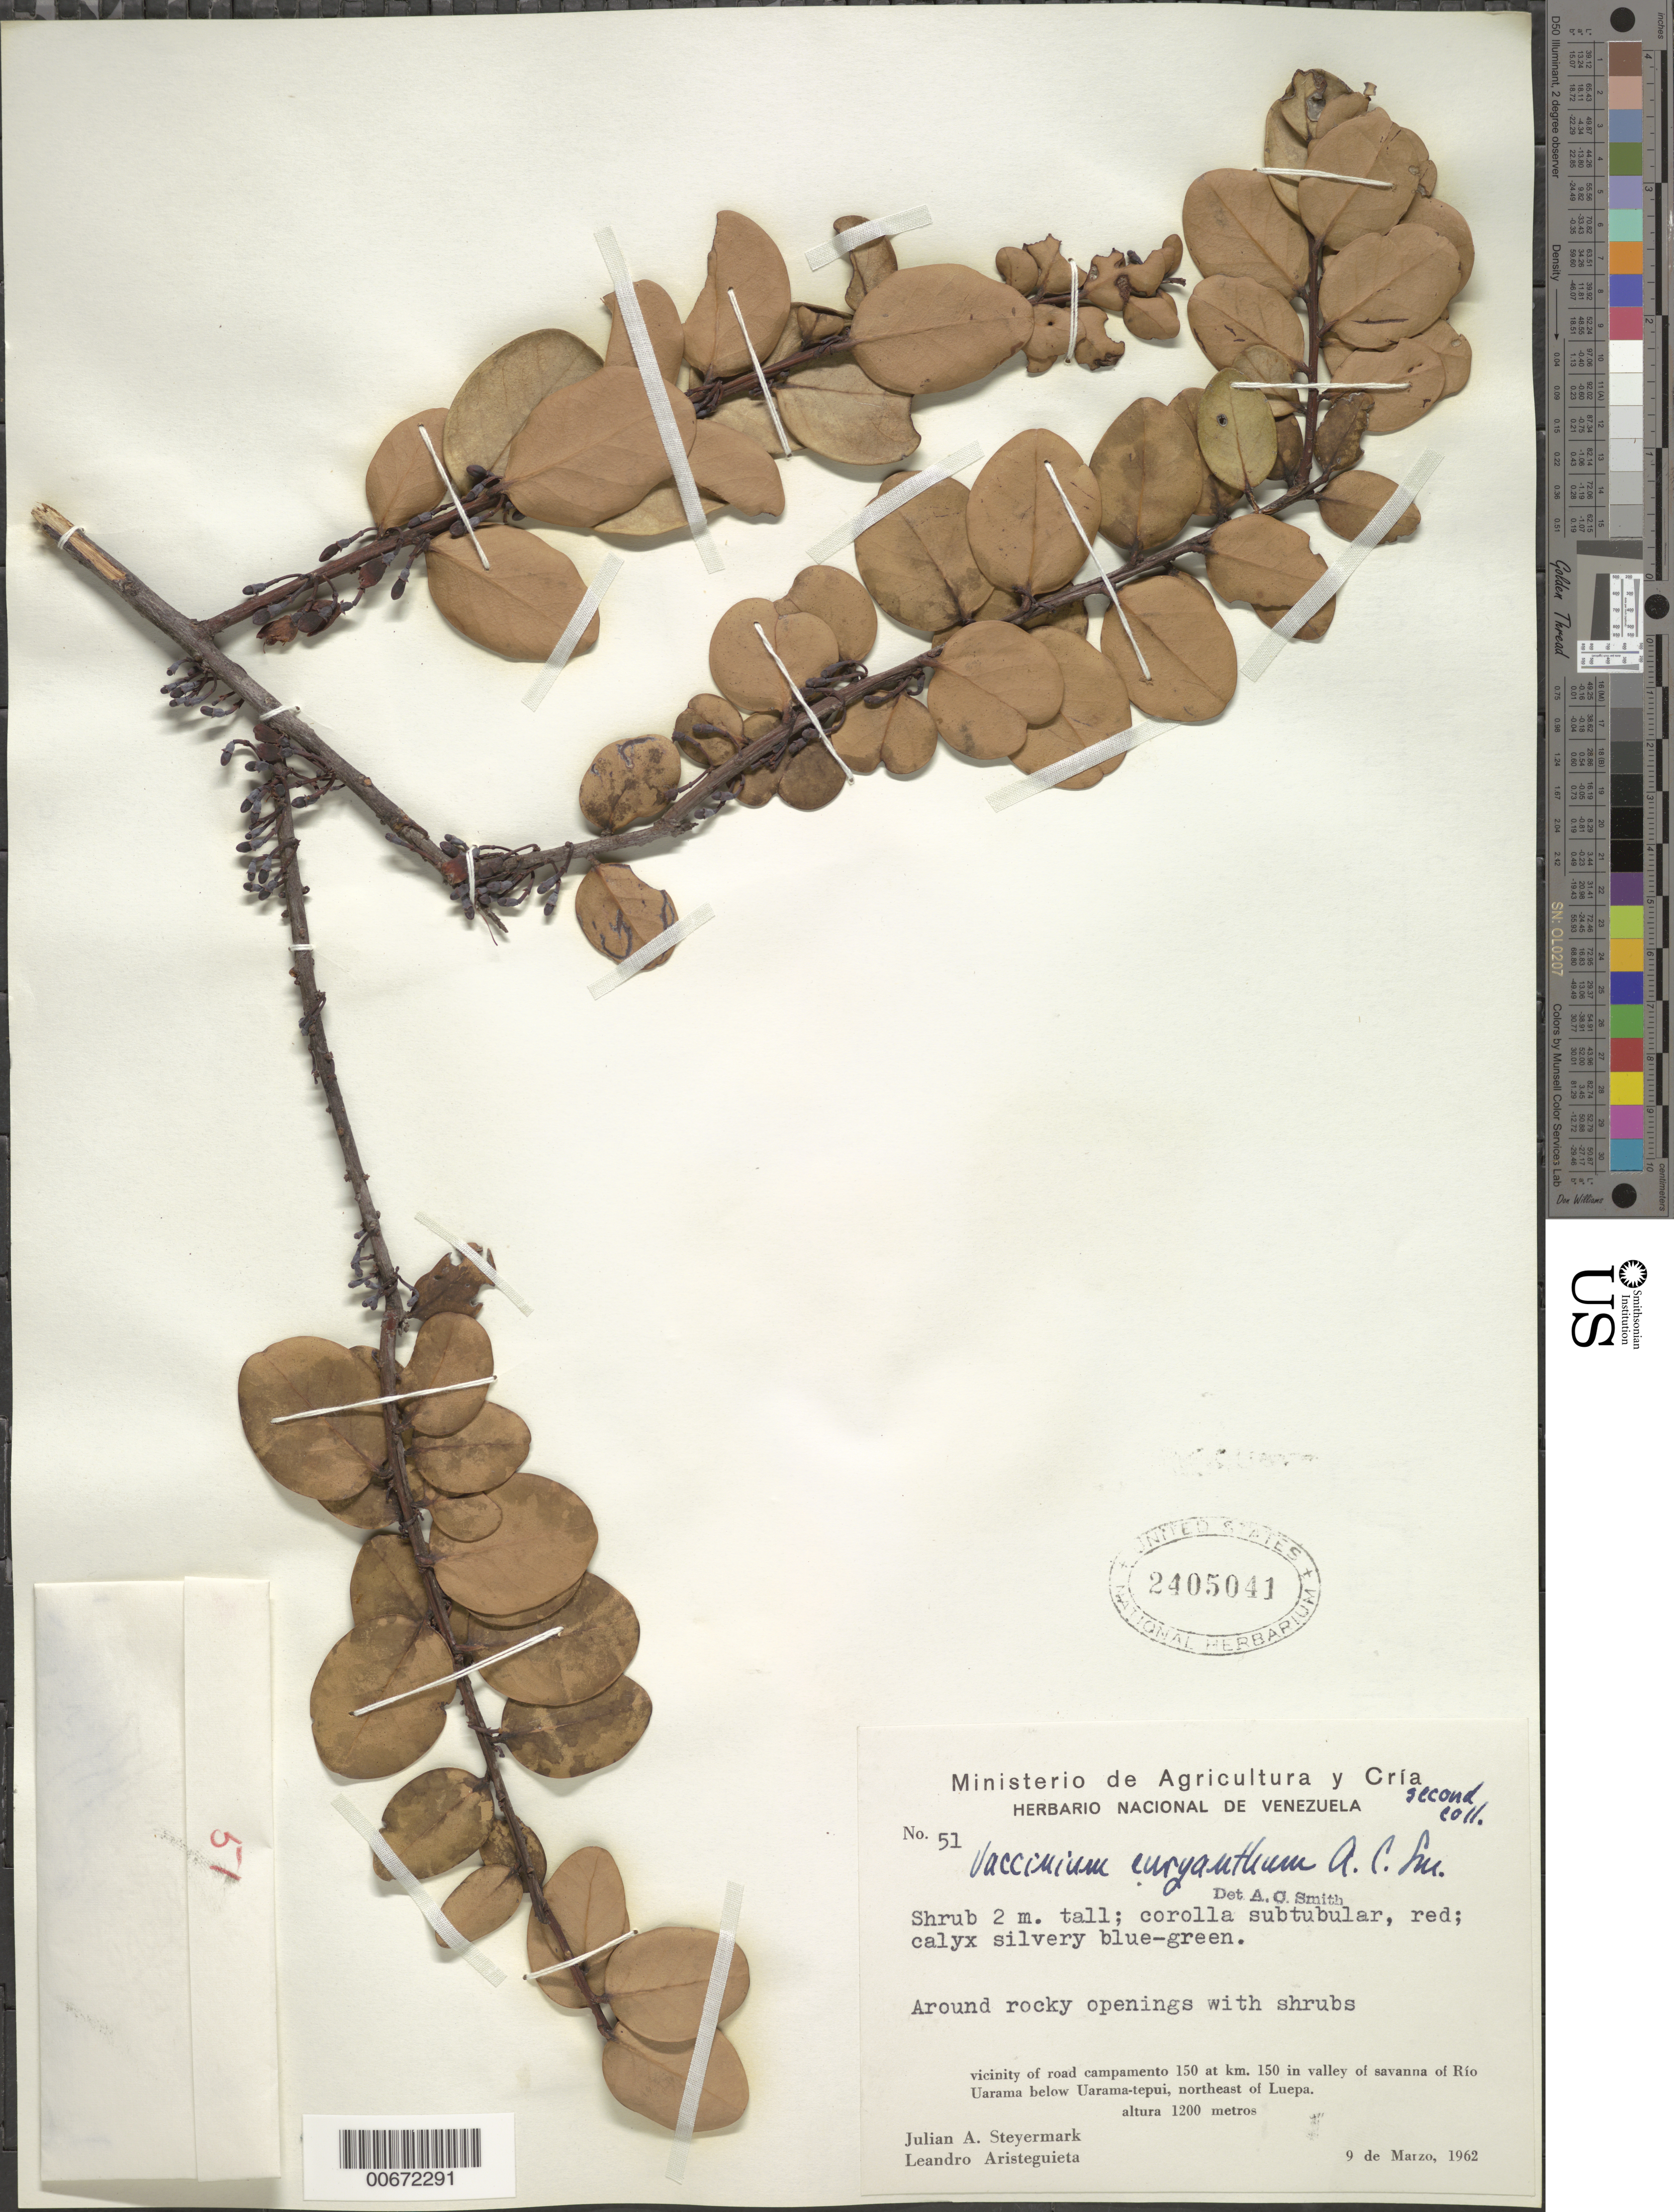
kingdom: Plantae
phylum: Tracheophyta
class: Magnoliopsida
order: Ericales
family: Ericaceae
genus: Vaccinium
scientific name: Vaccinium euryanthum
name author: A.C. Sm.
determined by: Smith, A. C.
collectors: J. Steyermark & L. Aristeguieta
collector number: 62 51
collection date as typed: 9-Mar-62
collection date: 1962-03-09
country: Venezuela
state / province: Bolívar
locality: Río Uarama below Uarama-tepuí, vic of Campamento 150 at km 150 in valley of savanna, NE of Luepa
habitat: Around rocky openings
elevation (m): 1200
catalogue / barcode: US 2405041